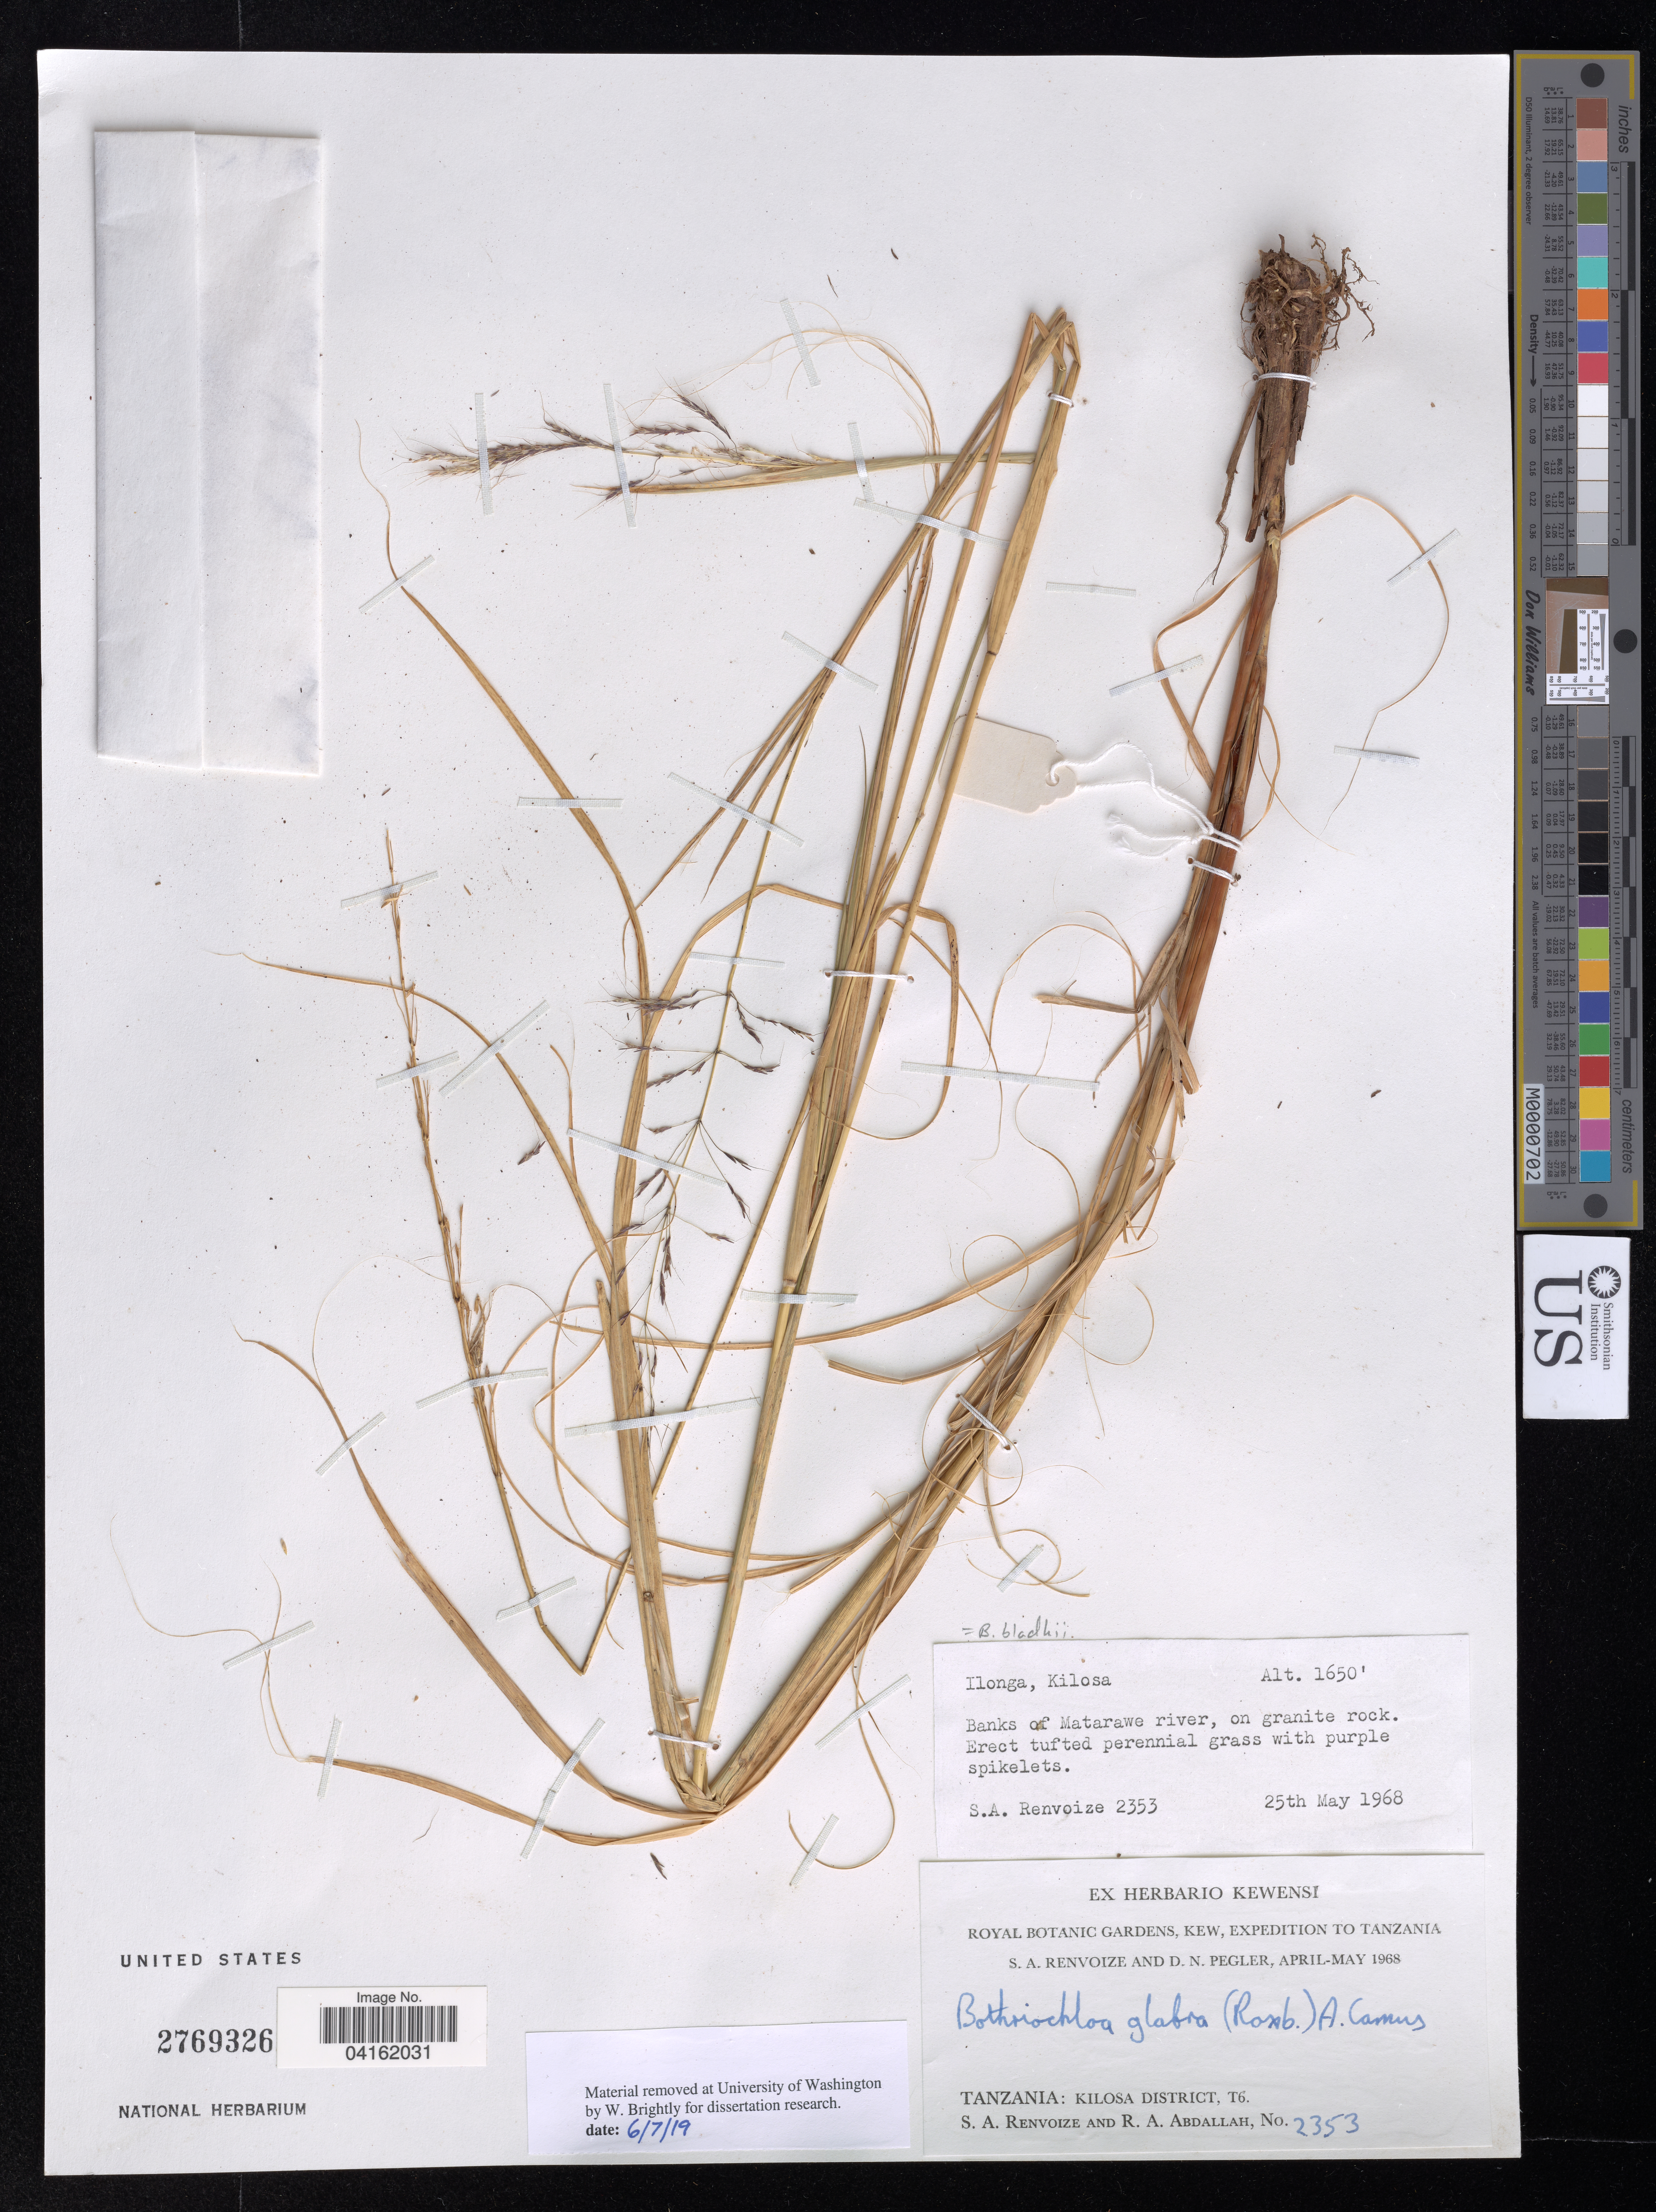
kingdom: Plantae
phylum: Tracheophyta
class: Liliopsida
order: Poales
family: Poaceae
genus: Bothriochloa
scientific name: Bothriochloa bladhii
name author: (Retz.) S.T. Blake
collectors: S. A. Renvoize & R. Abdallah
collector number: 2353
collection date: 1968-05-25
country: Tanzania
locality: Banks of Matarawe river. Expedition to Tanzania. Kilosa District, T6.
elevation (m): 503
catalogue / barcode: US 2769326